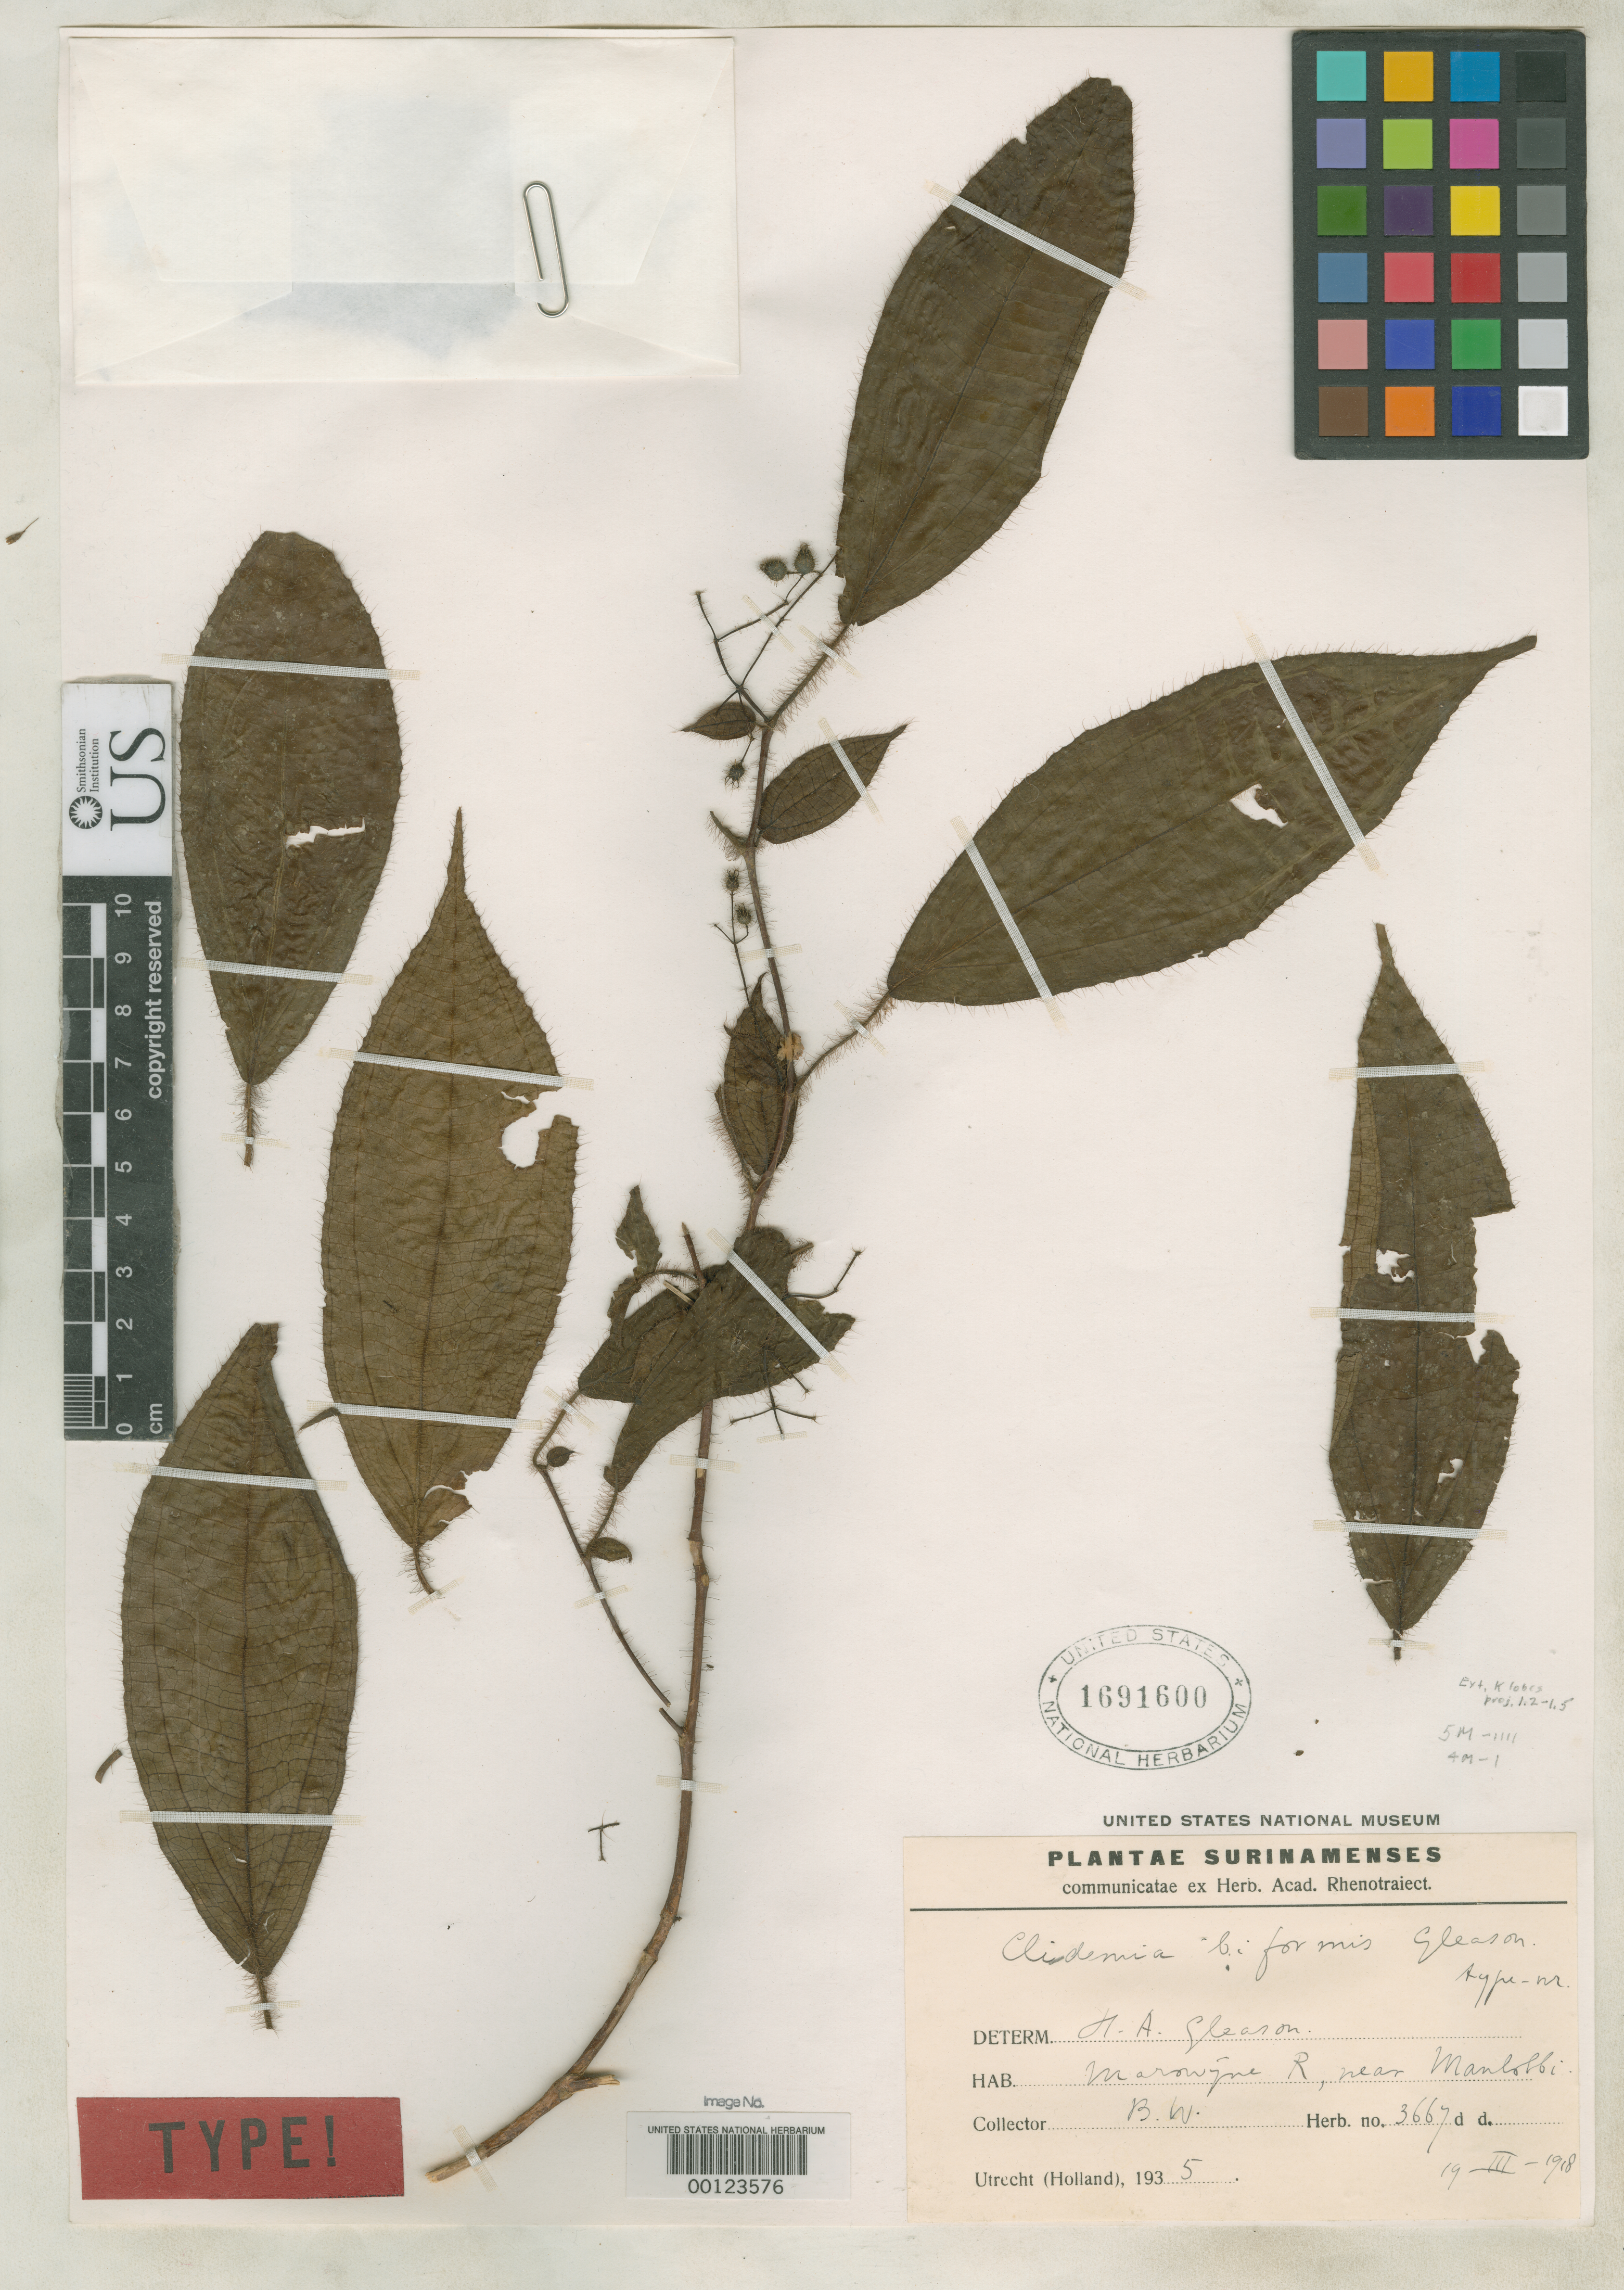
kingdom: Plantae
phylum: Tracheophyta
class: Magnoliopsida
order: Myrtales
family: Melastomataceae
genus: Clidemia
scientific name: Clidemia biformis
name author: Gleason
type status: Type Collection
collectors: ex herb. B.W.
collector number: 3667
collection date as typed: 19 Mar 1918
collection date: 1918-03-19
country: Suriname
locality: Maronqui River, near Manlolb.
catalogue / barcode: US 1691600